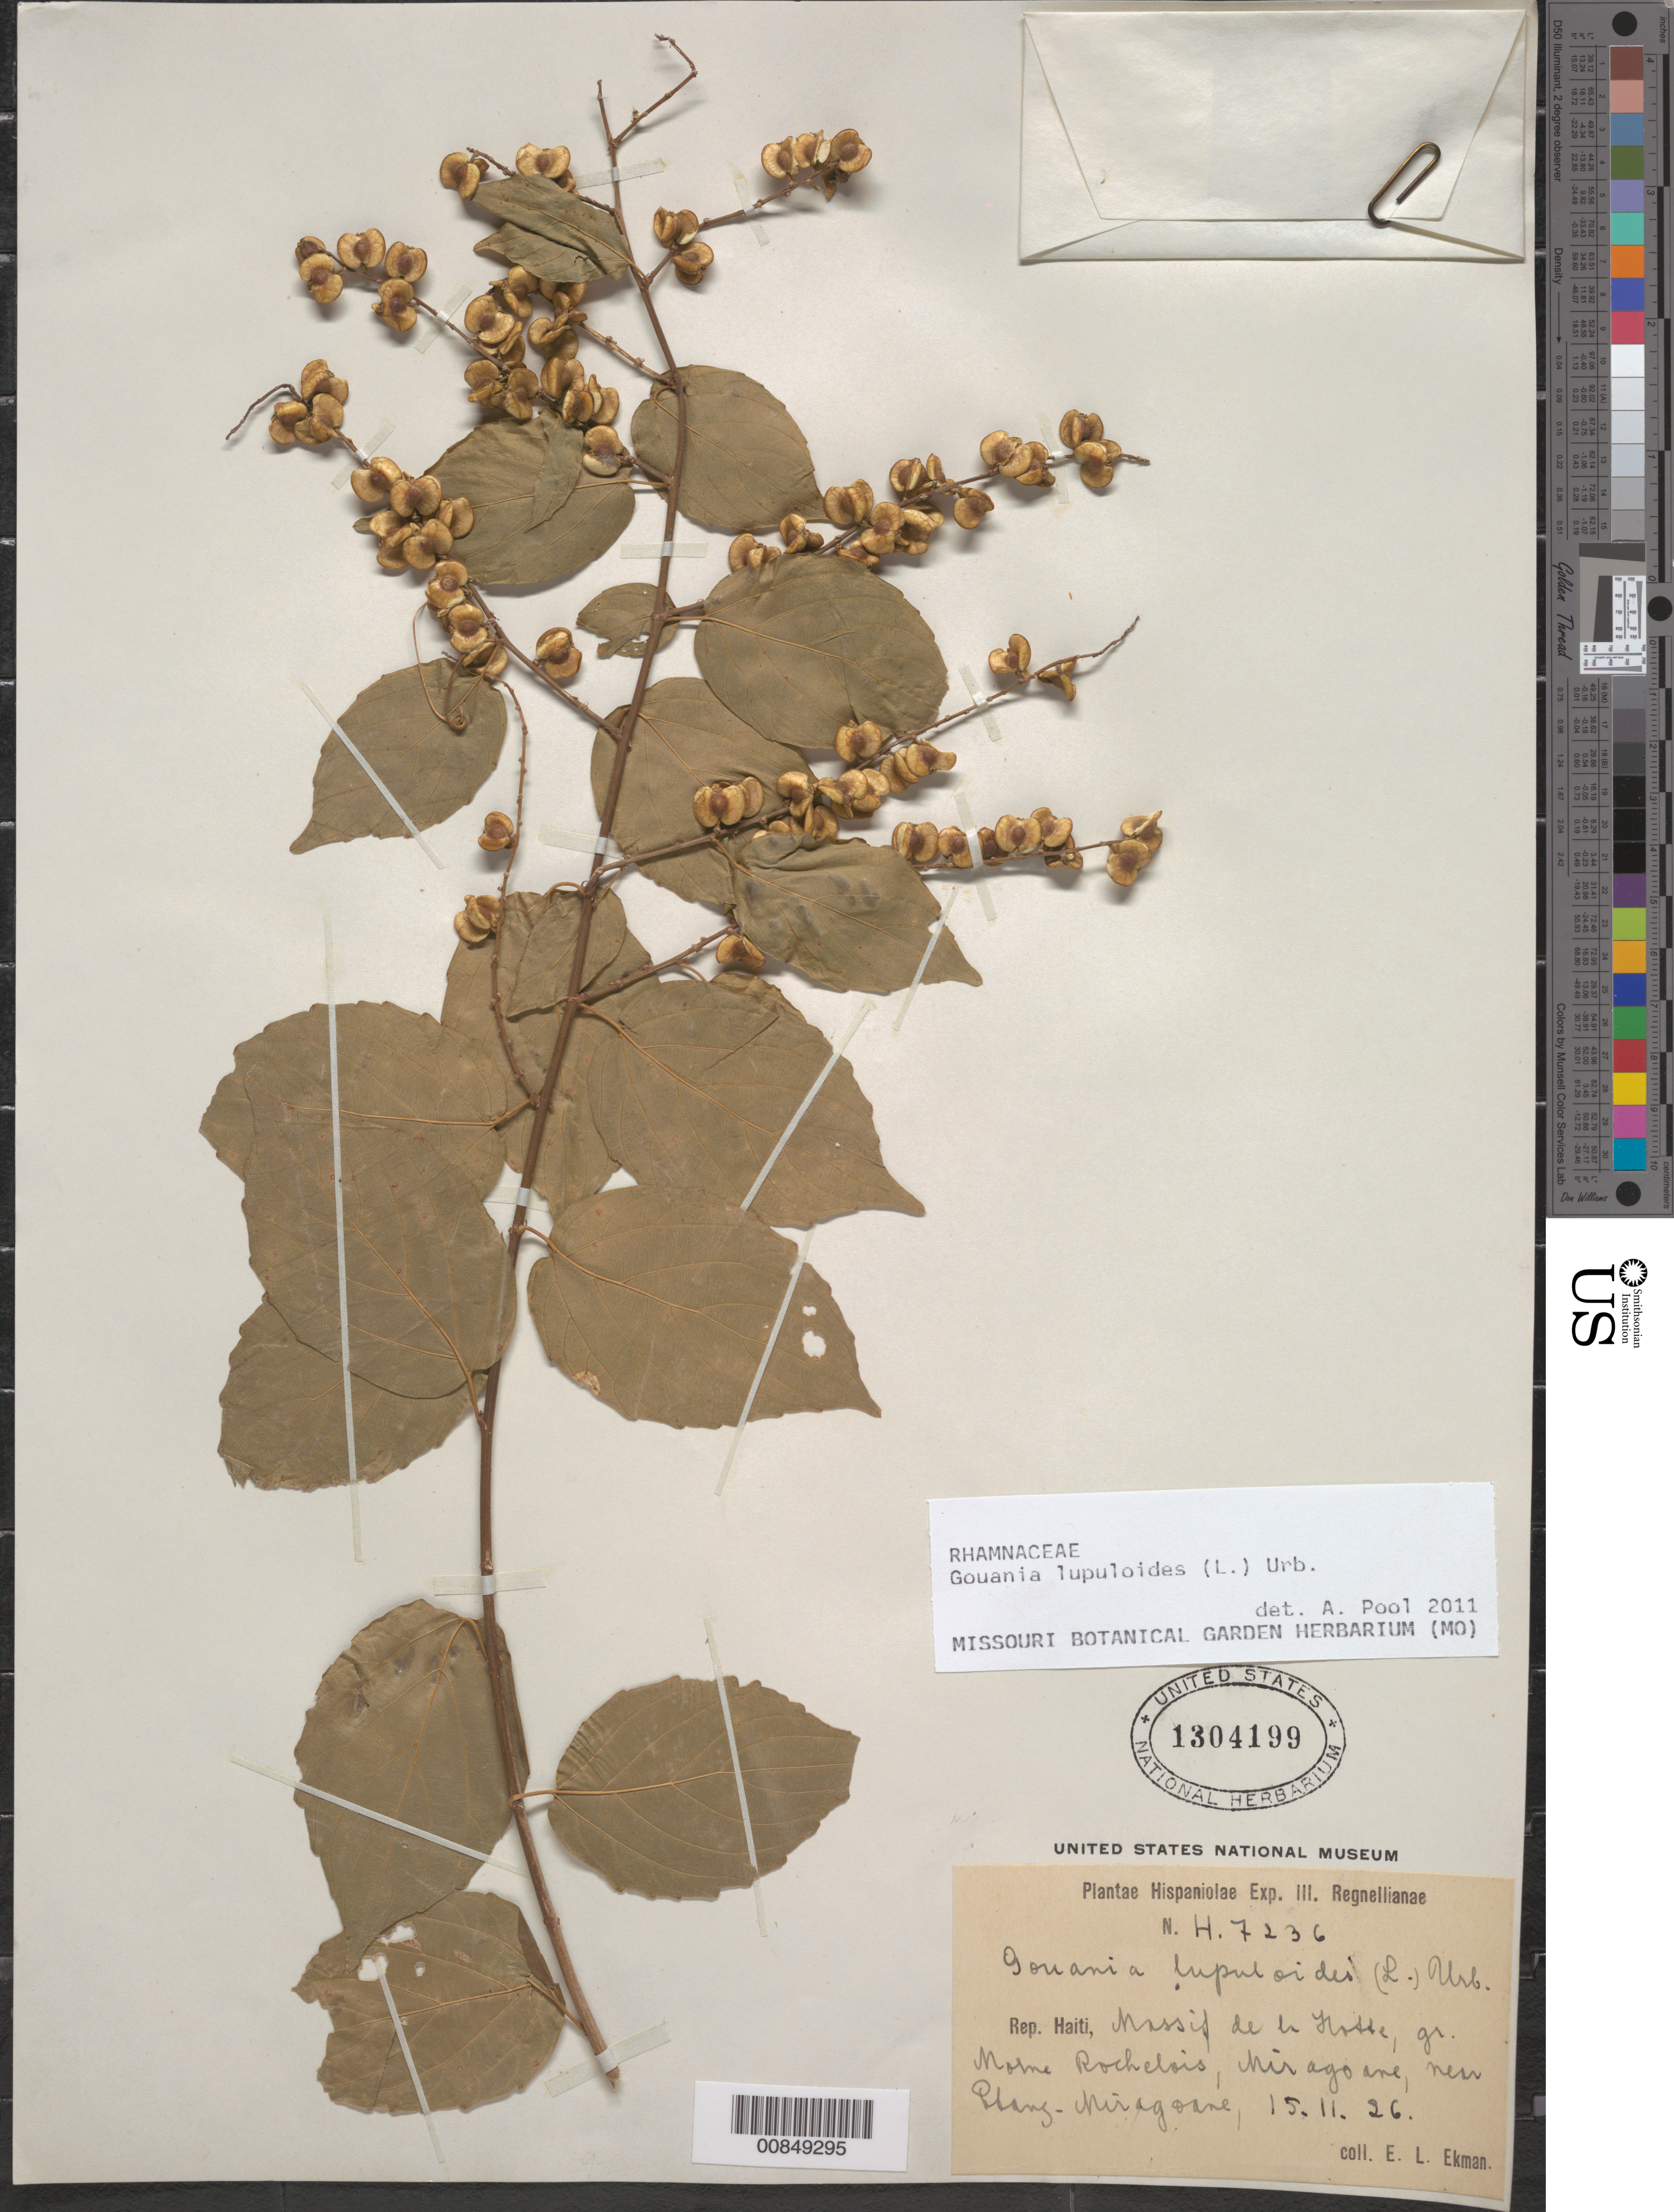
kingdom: Plantae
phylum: Tracheophyta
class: Magnoliopsida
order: Rosales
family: Rhamnaceae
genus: Gouania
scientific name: Gouania lupuloides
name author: (L.) Urb.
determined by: Pool, A., (MO), Missouri Botanical Garden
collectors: E. L. Ekman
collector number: H 7236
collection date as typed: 15 Nov 1926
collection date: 1926-11-15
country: Haiti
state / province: Grand'Anse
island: Hispaniola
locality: Massif de la Hotte, Gros Morne Rochelois, Miragoane, near Etang-Miragoane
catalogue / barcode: US 1304199